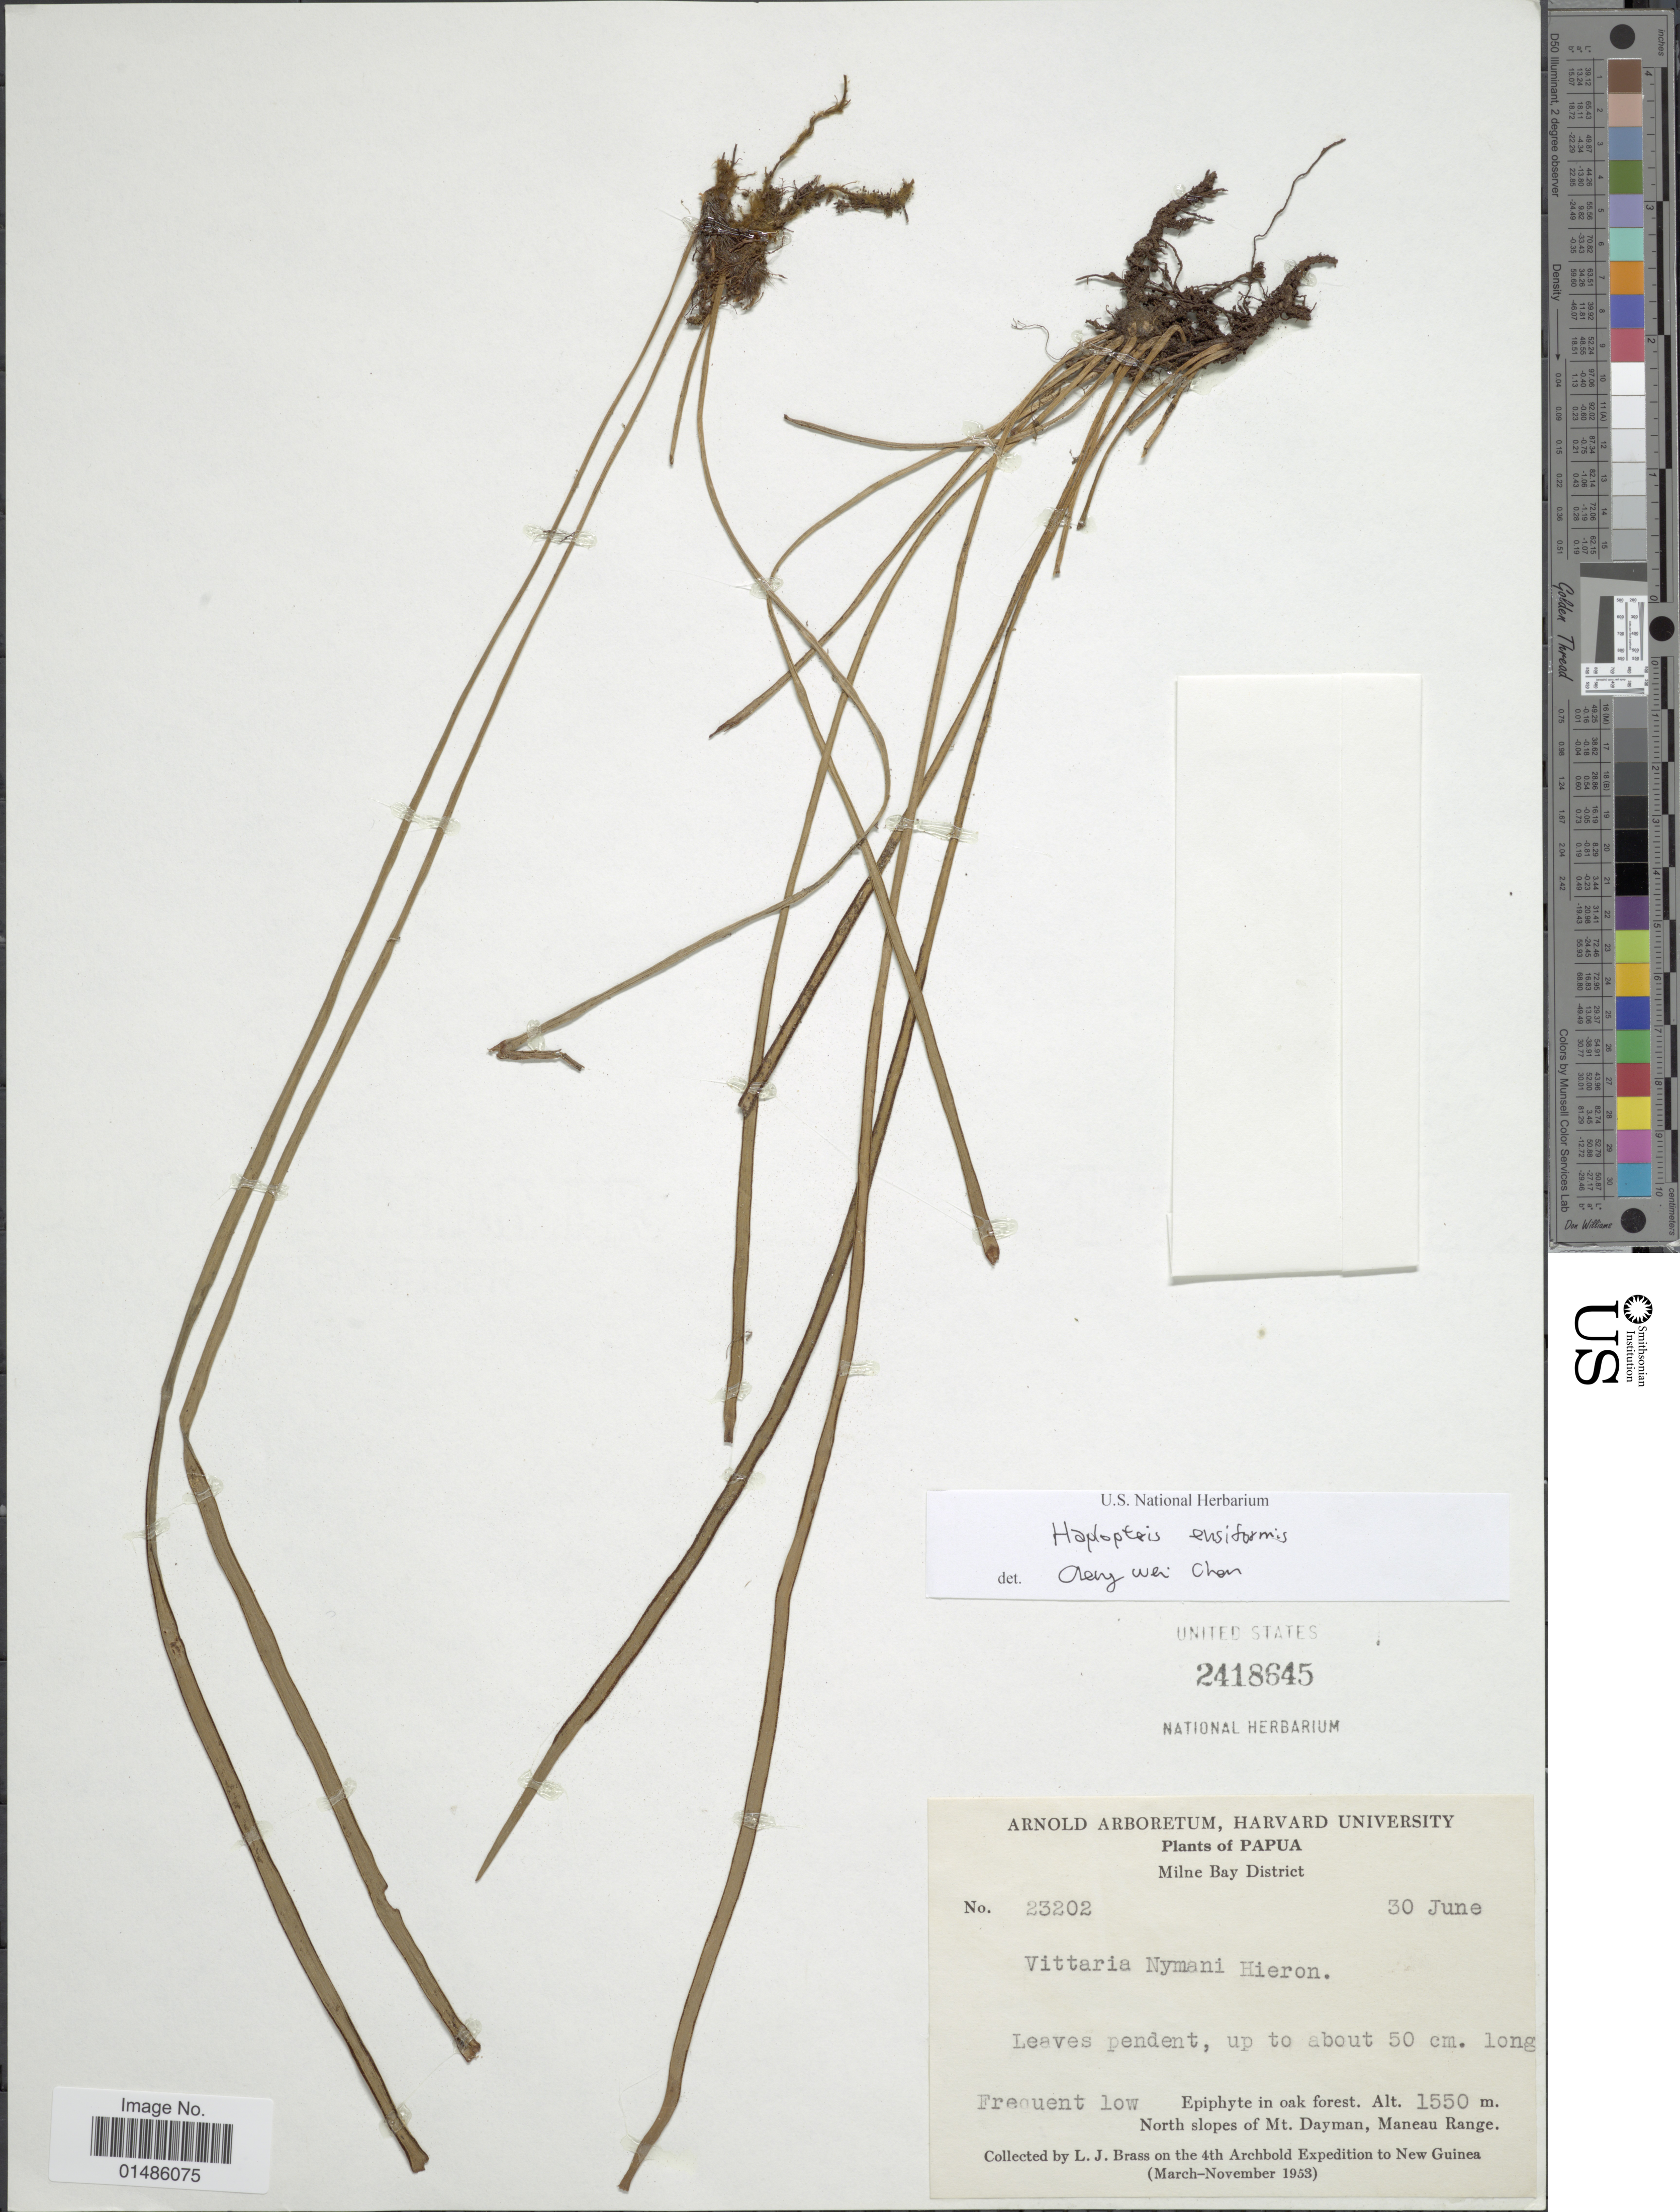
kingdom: Plantae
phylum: Tracheophyta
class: Polypodiopsida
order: Polypodiales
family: Pteridaceae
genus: Haplopteris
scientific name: Haplopteris ensiformis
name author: (Sw.) E.H. Crane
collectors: L. J. Brass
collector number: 23202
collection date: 1953-06-30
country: Papua New Guinea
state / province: Milne Bay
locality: Epiphyte in oak forest. North slopes of Mt. Dayman, Maneau Range.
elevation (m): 1550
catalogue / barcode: US 2418645